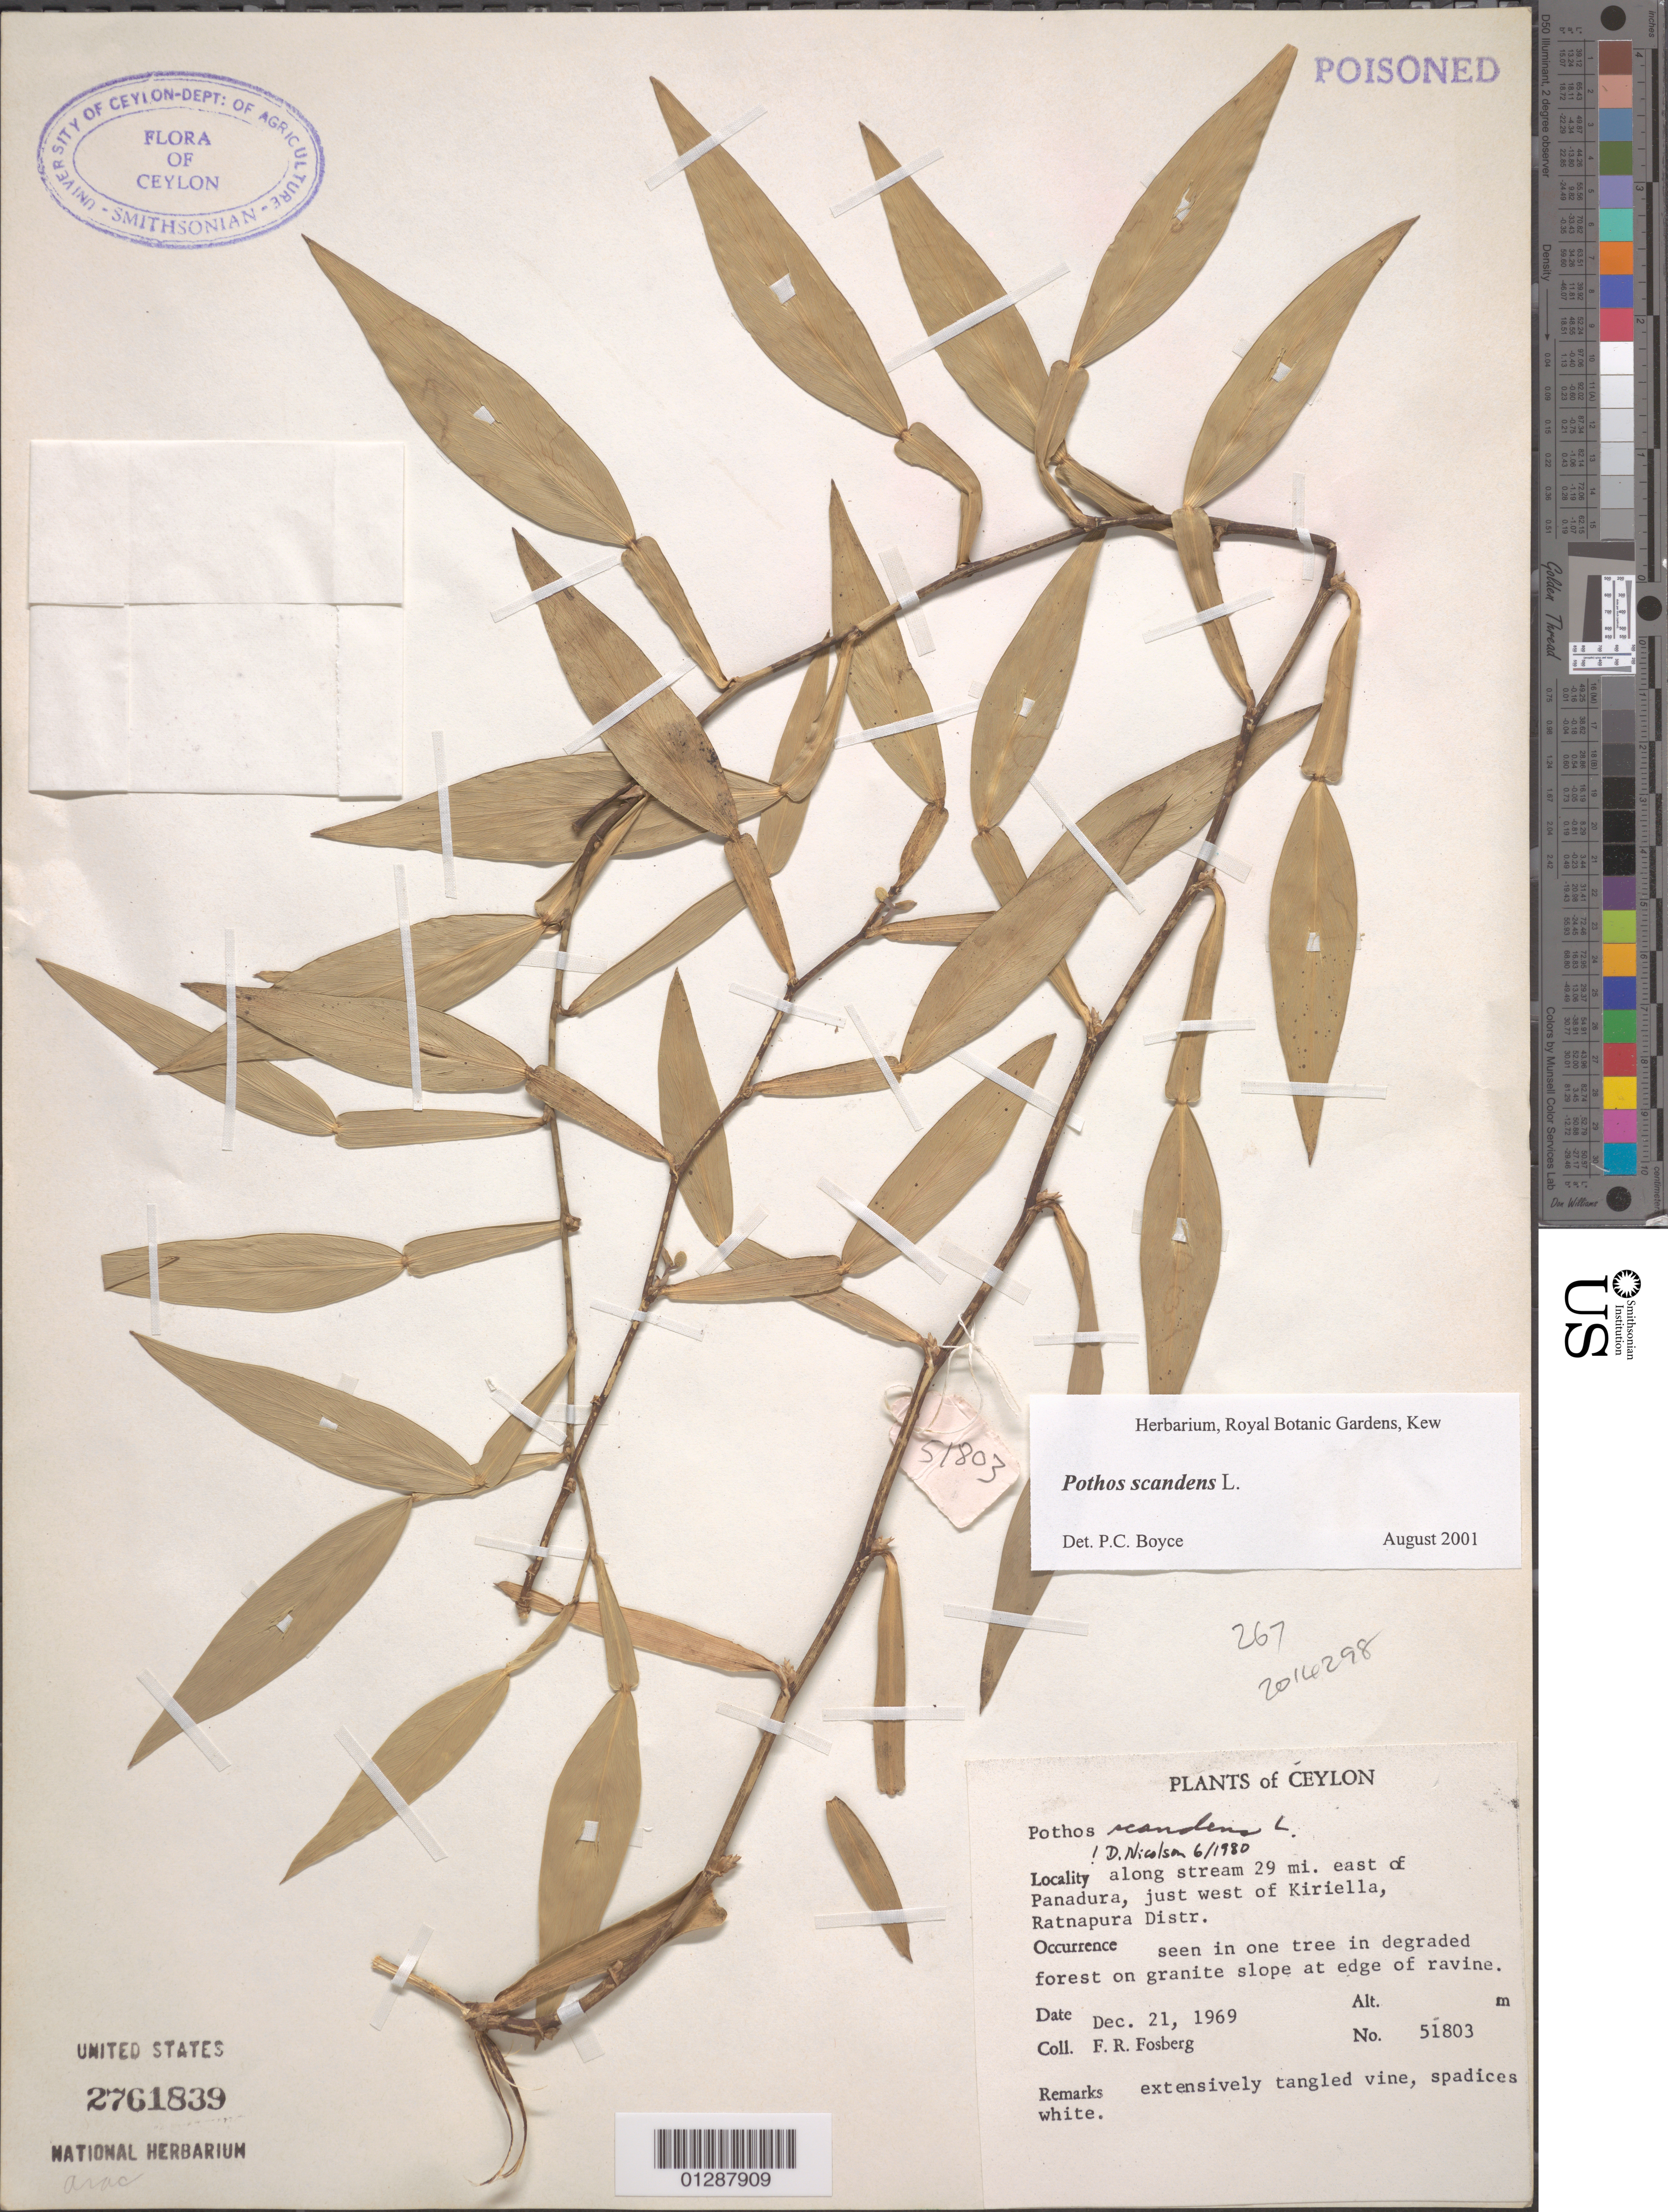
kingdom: Plantae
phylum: Tracheophyta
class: Liliopsida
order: Alismatales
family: Araceae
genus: Pothos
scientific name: Pothos scandens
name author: L.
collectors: F. R. Fosberg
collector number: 51803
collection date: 1969-12-21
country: Sri Lanka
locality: Ceylon. Along stream 29 mi. east of Panadura, just west of Kiriella, Ratnapura Distr.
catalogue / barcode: US 2761839